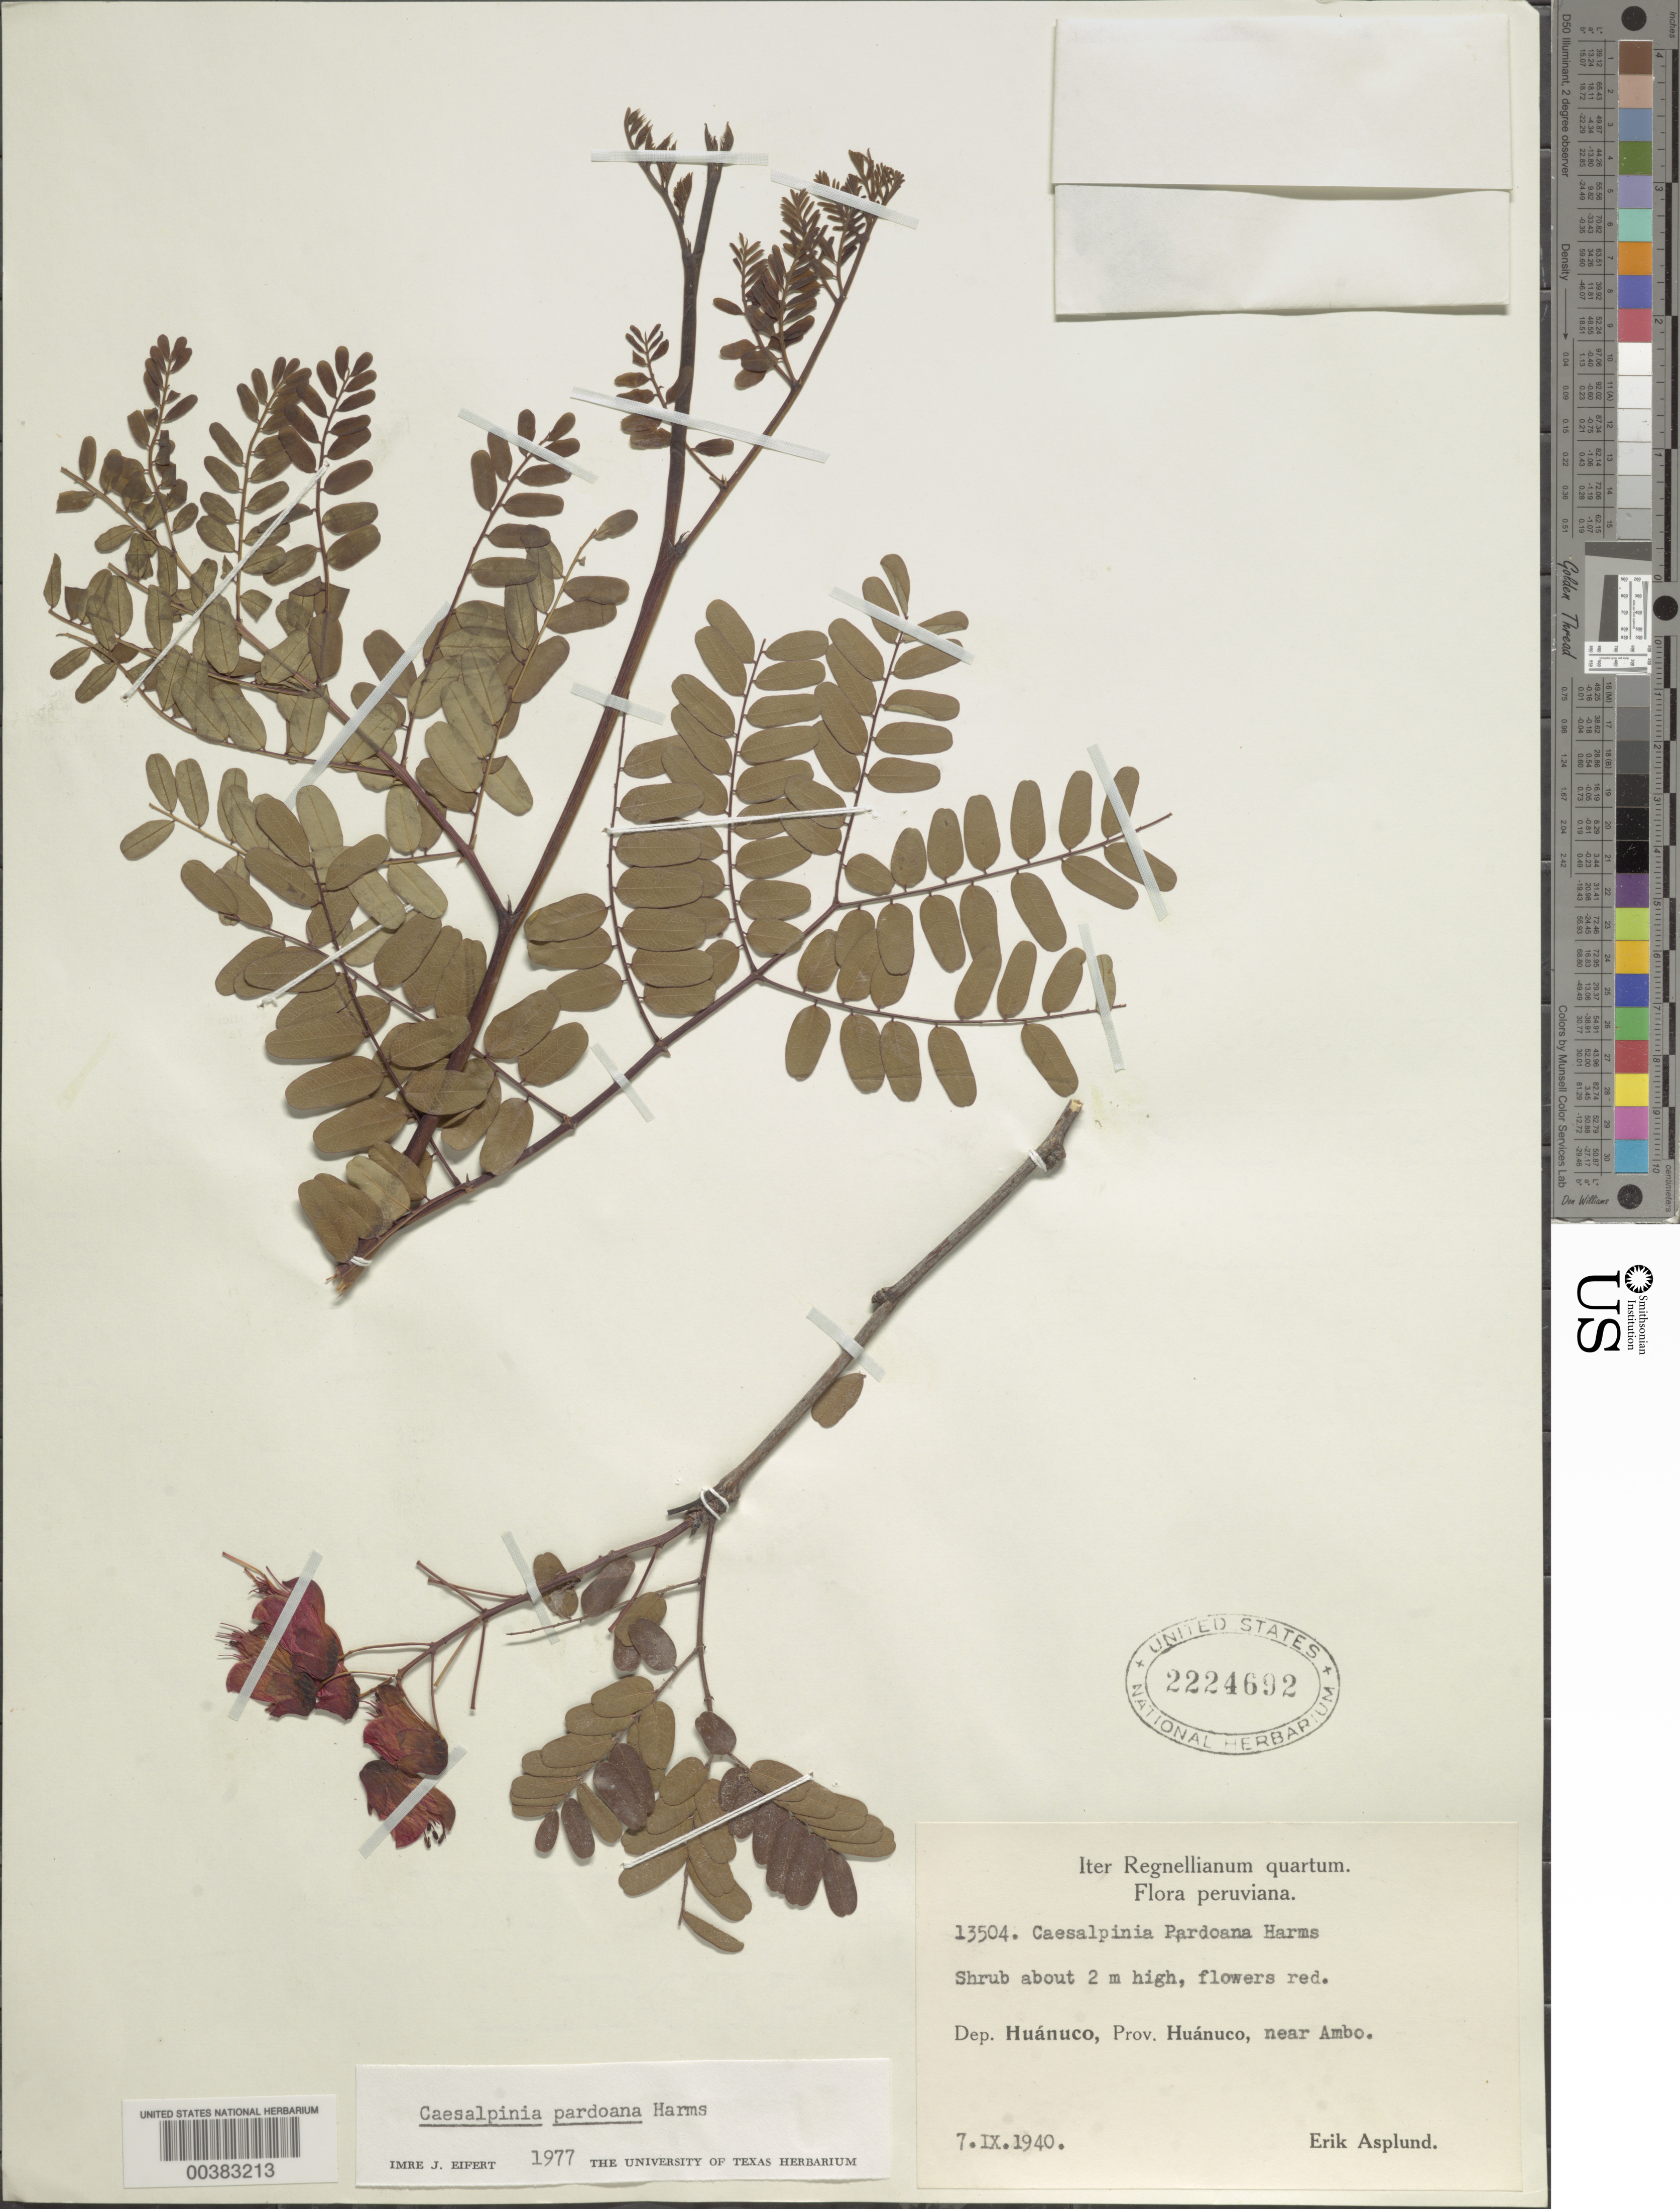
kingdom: Plantae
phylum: Tracheophyta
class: Magnoliopsida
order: Fabales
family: Fabaceae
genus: Caesalpinia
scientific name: Caesalpinia cassioides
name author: Willd.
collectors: E. Asplund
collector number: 13504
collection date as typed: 07 Sep 1940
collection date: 1940-09-07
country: Peru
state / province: Huánuco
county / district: Huánuco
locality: near Ambo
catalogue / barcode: US 2224692